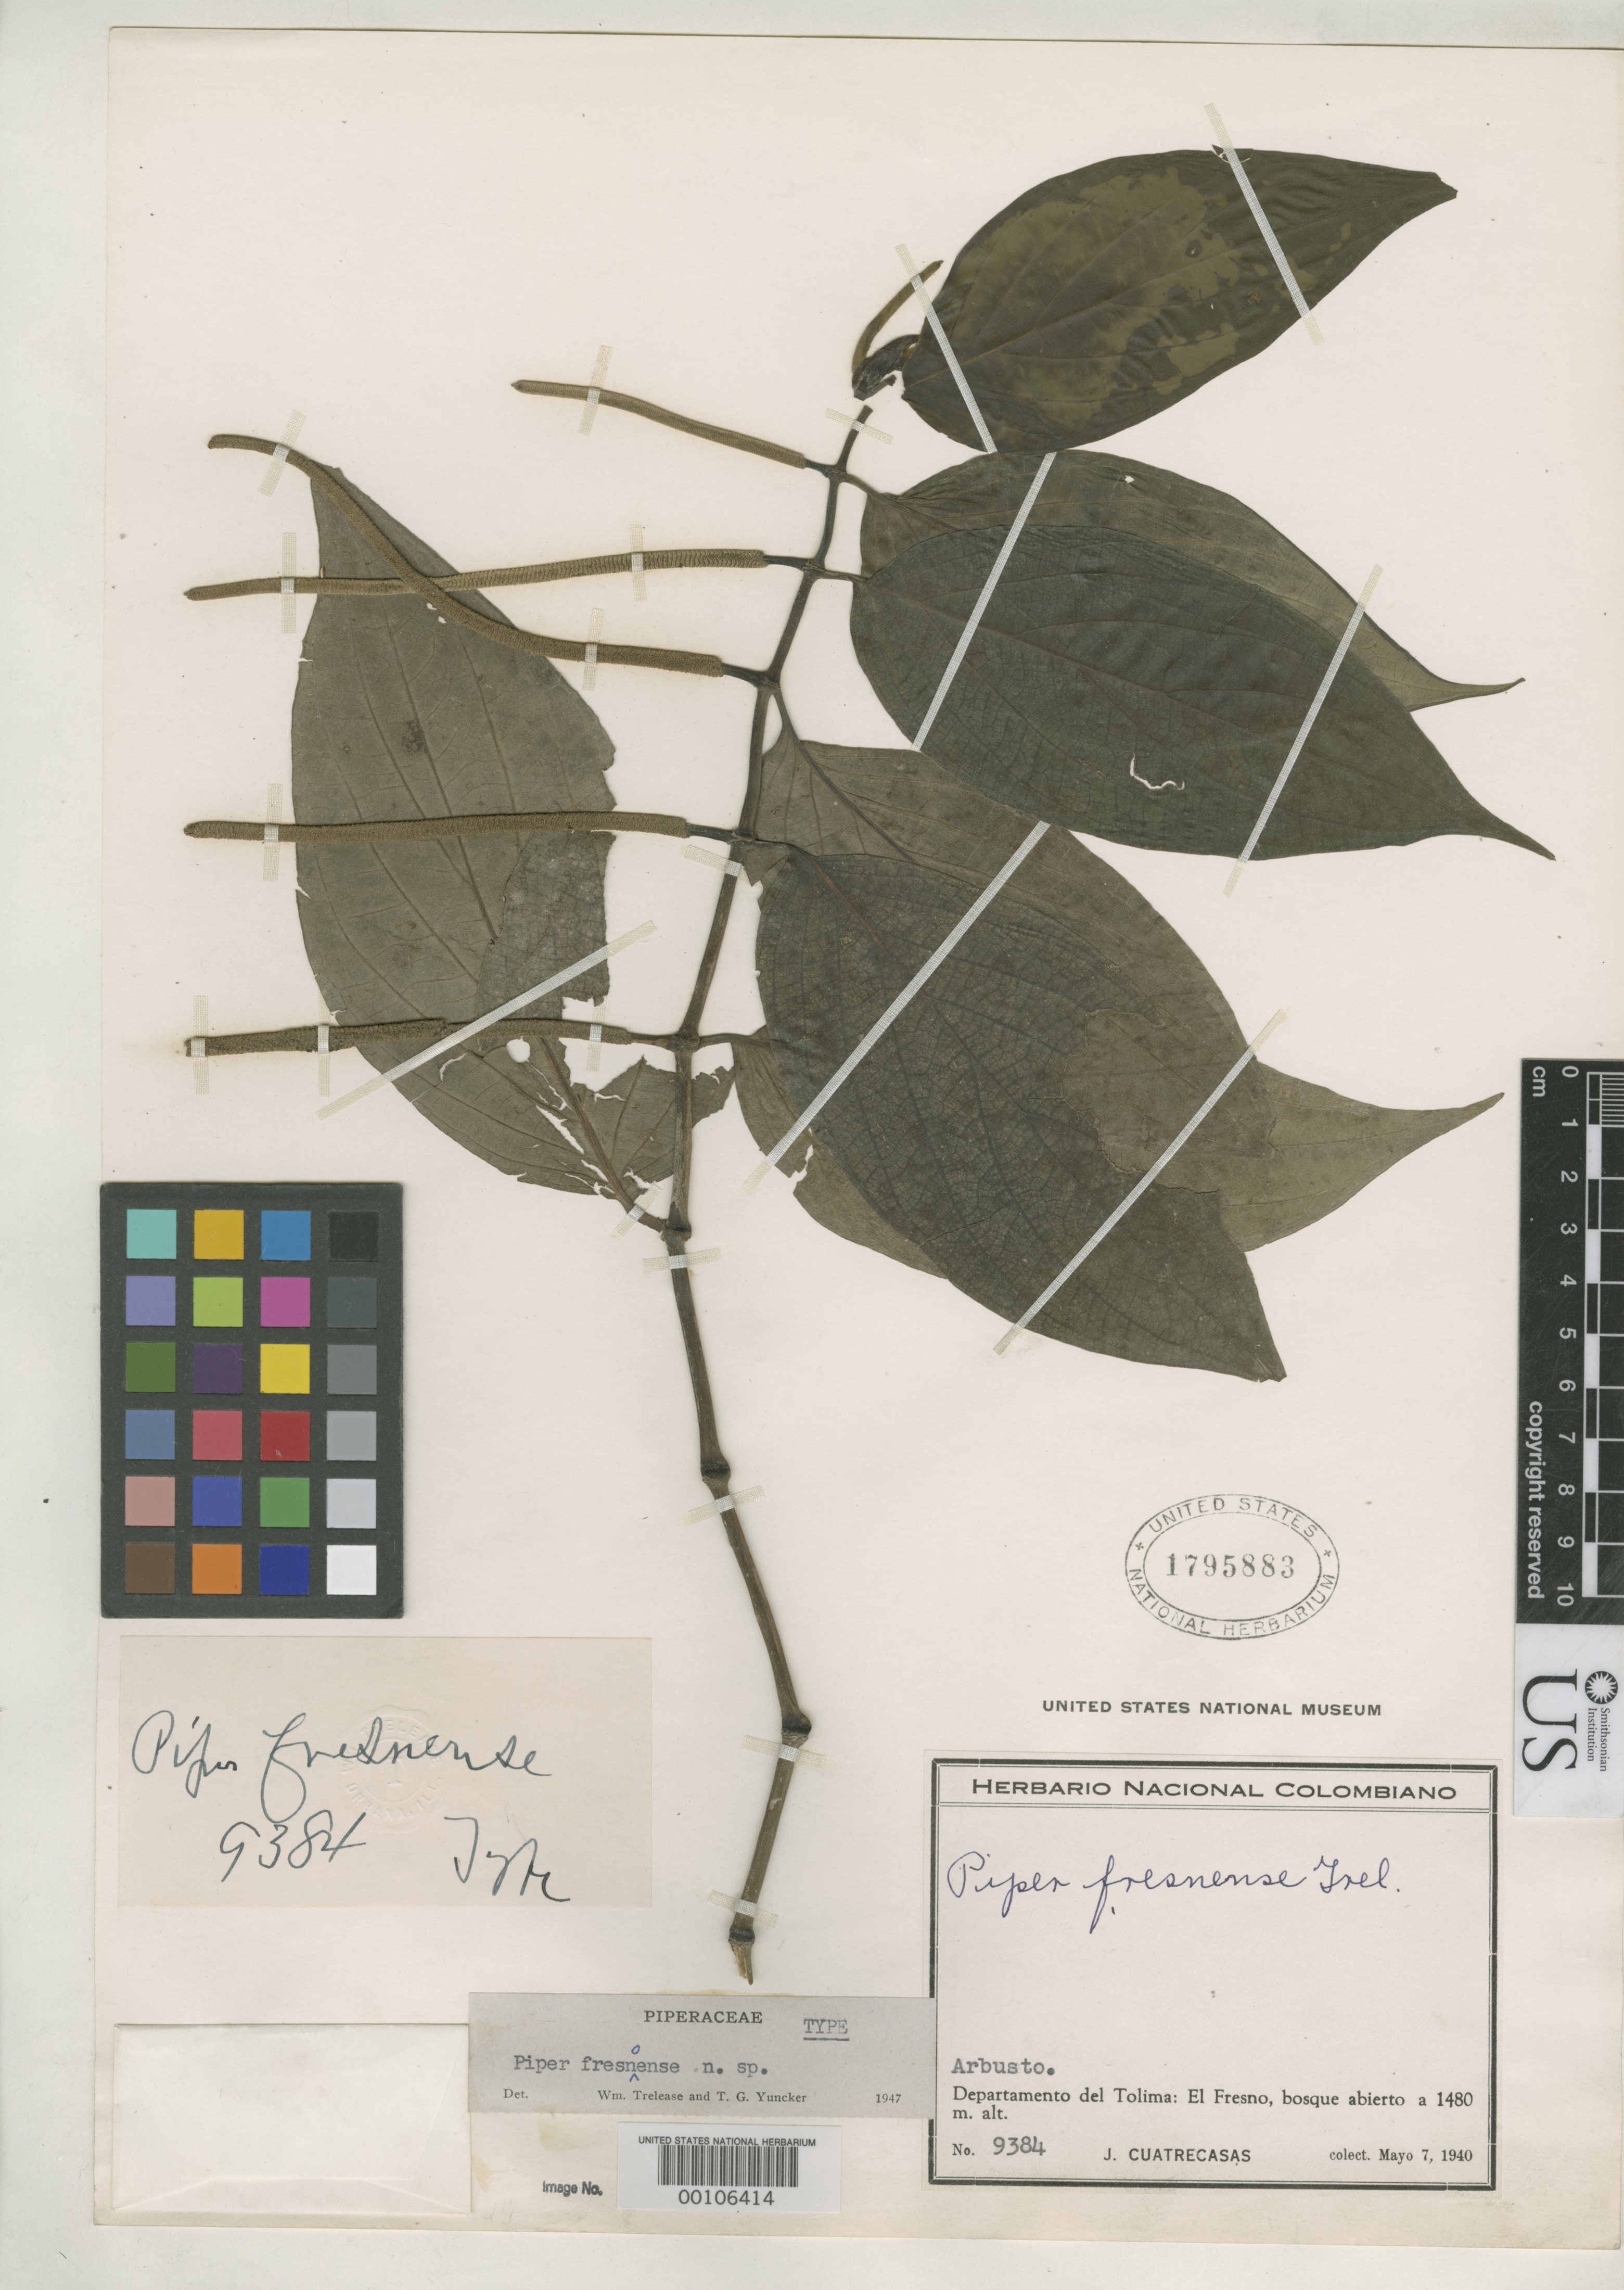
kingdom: Plantae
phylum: Tracheophyta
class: Magnoliopsida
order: Piperales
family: Piperaceae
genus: Piper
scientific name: Piper fresnoense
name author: Trel. & Yunck.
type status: Holotype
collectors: J. Cuatrecasas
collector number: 9384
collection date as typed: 07 May 1940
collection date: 1940-05-07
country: Colombia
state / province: Tolima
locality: El Fresno.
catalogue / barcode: US 1795883